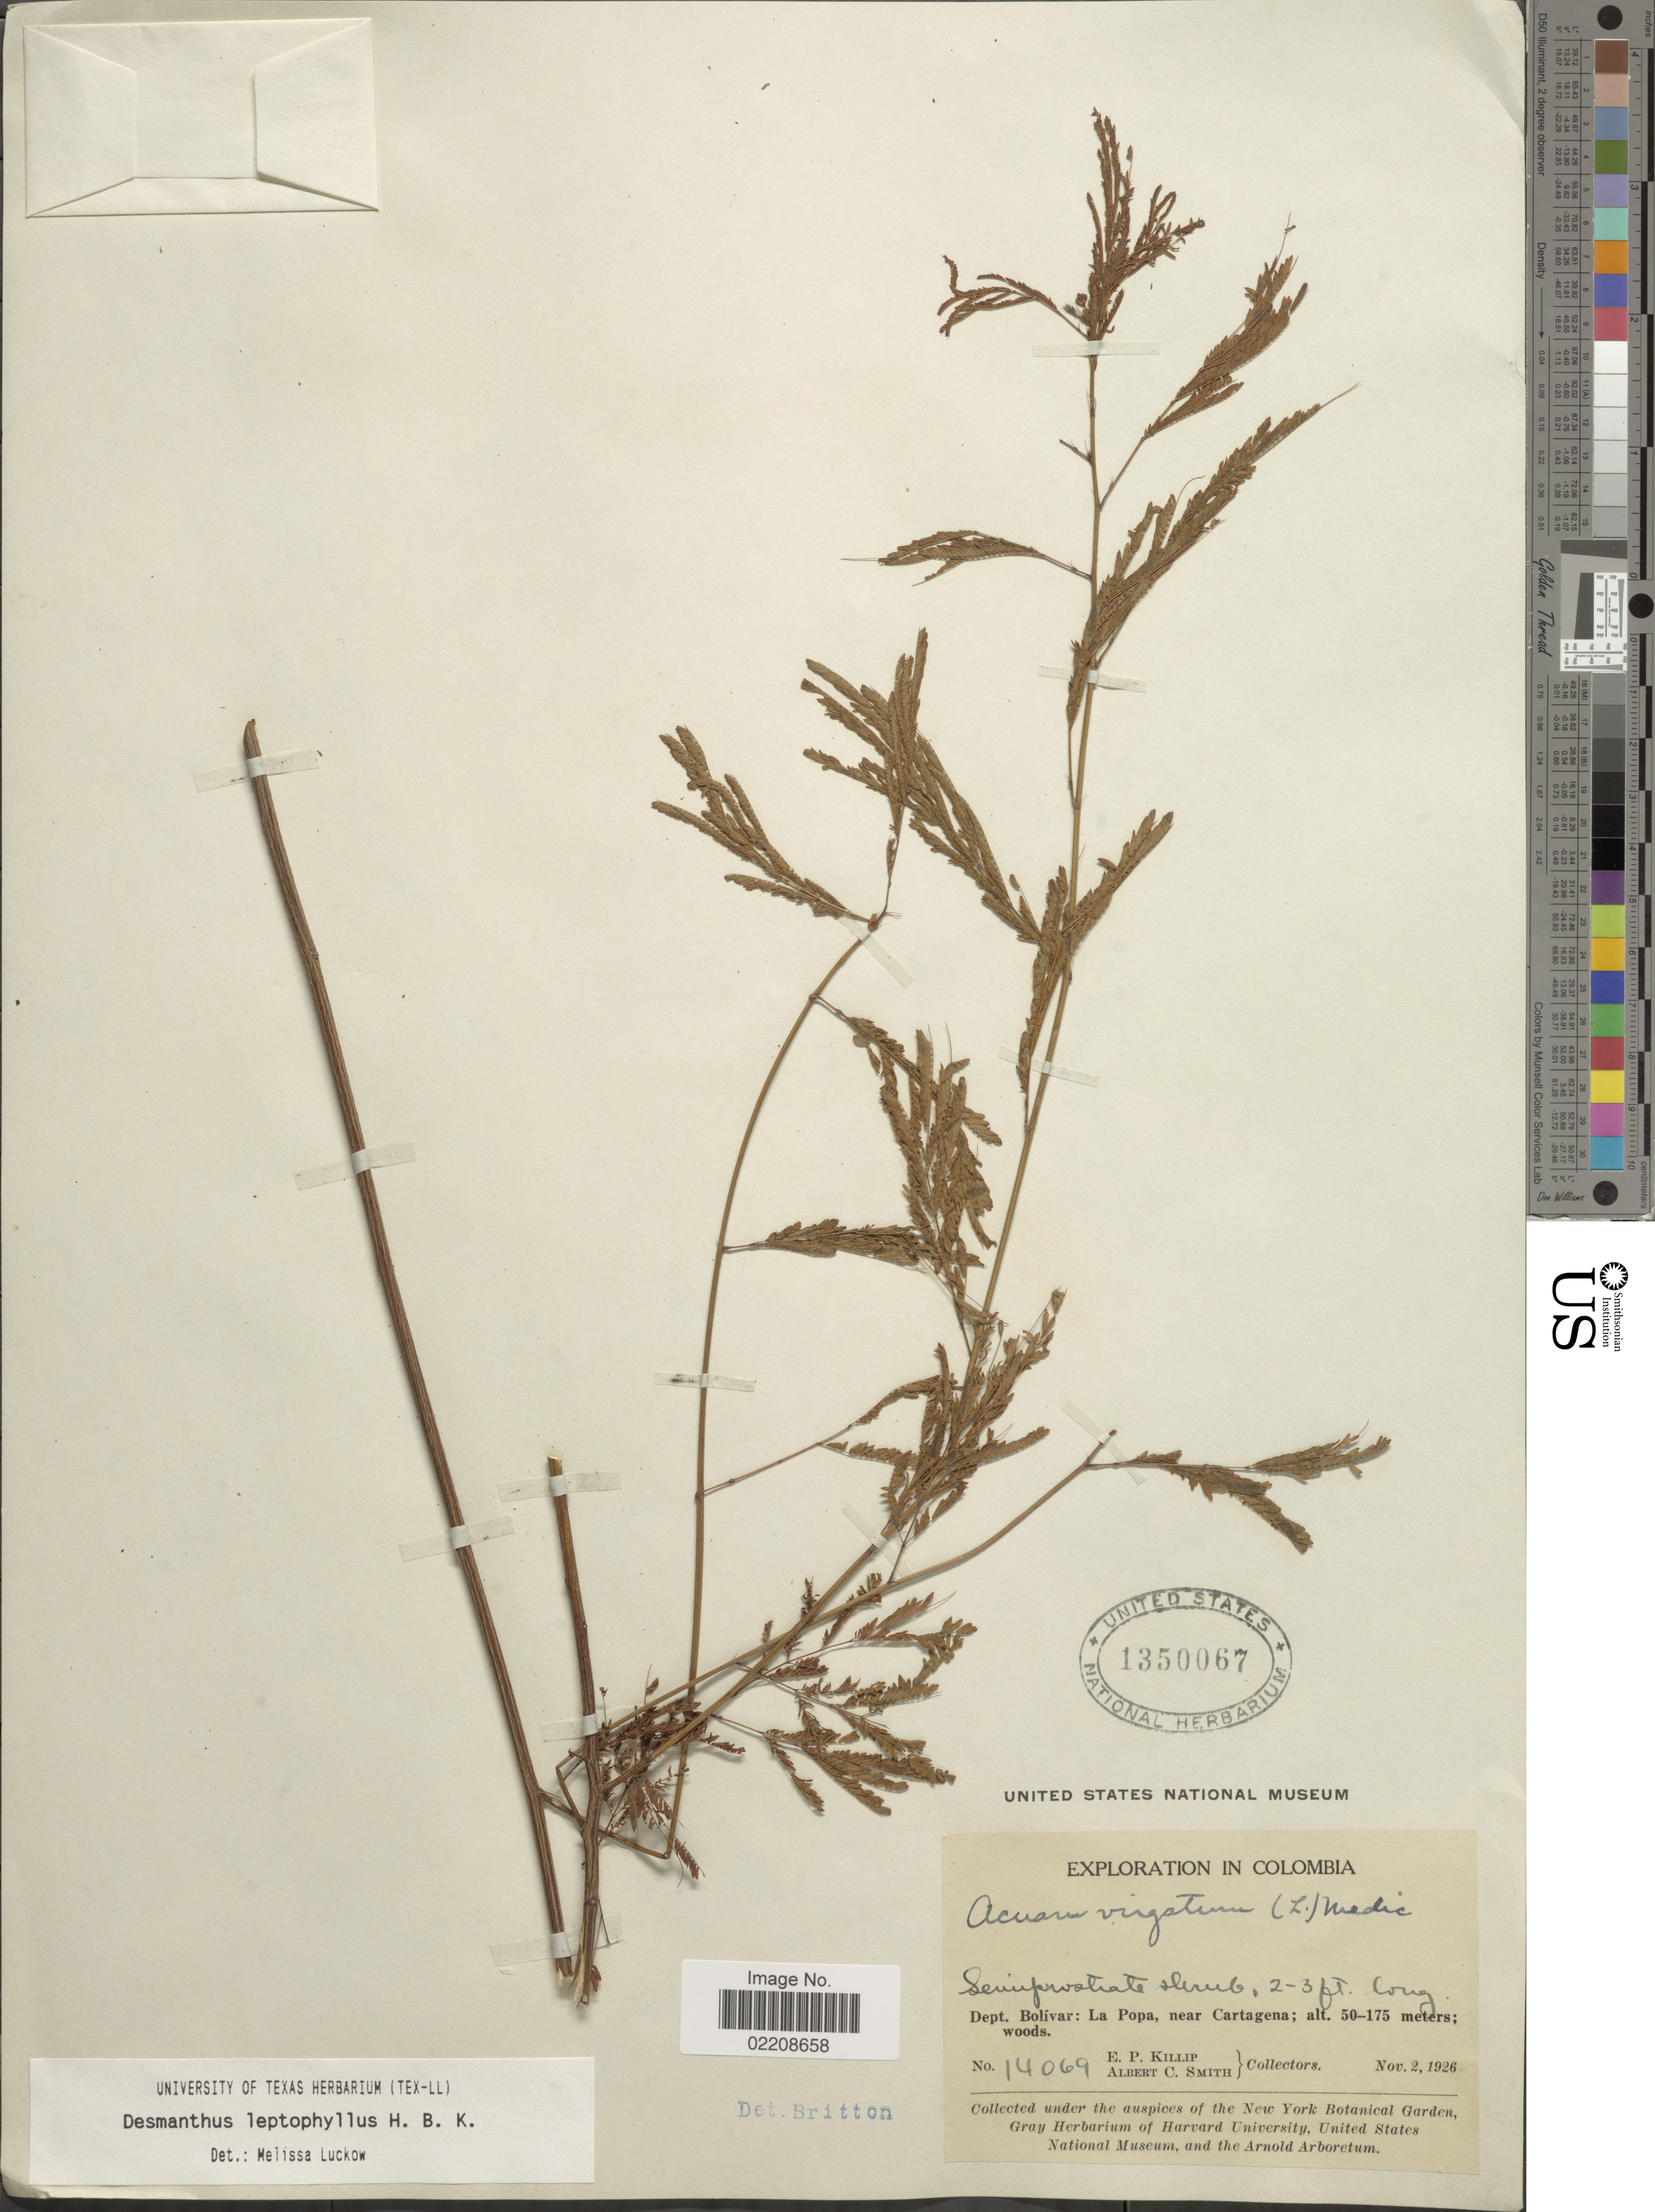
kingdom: Plantae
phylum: Tracheophyta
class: Magnoliopsida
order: Fabales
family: Fabaceae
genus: Desmanthus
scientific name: Desmanthus leptophyllus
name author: Kunth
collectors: E. P. Killip & A. C. Smith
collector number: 14069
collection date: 1926-11-02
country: Colombia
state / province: Bolívar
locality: Dept. Bolívar: La Popa, near Cartagena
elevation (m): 50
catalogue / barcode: US 1350067